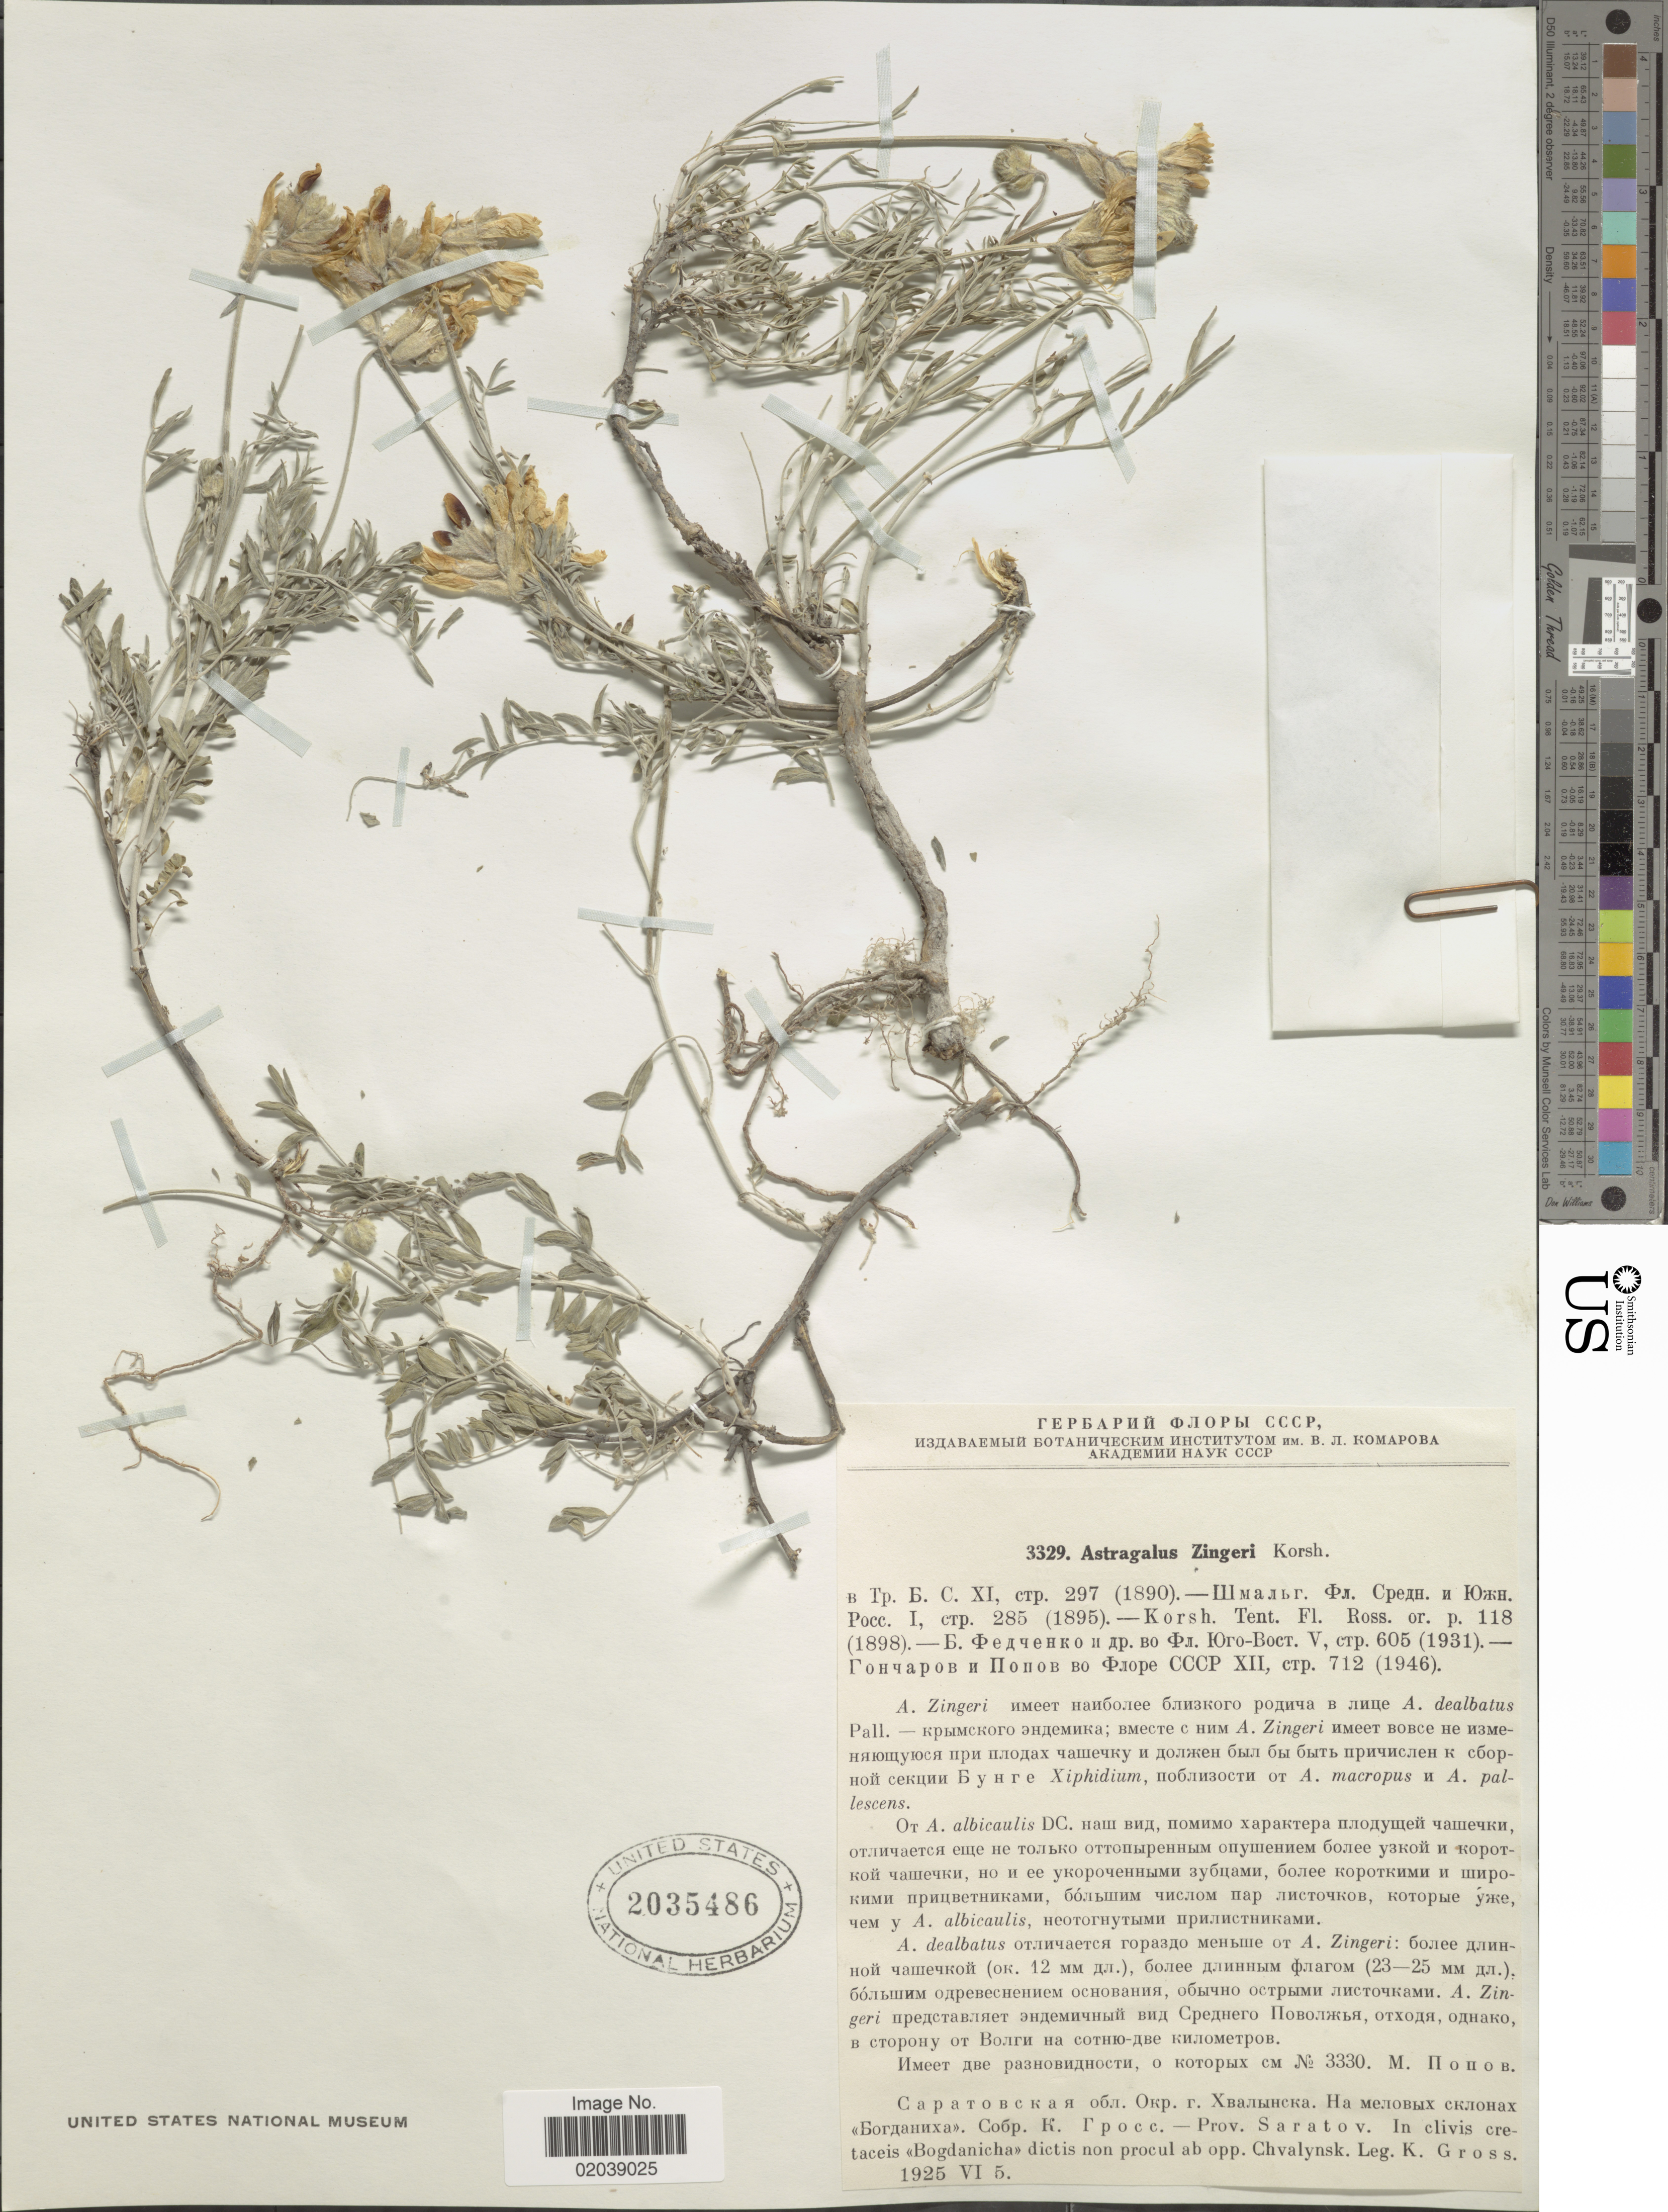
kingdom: Plantae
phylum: Tracheophyta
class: Magnoliopsida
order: Fabales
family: Fabaceae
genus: Astragalus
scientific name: Astragalus zingeri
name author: Korzchinsky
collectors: K. Gross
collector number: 3329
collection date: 1925-06-05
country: Russian Federation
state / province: Saratov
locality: Prov. Saratov. In clivis cretaceis (Bogdanicha) dictis non procul ab opp. Chvalynsk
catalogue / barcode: US 2035486